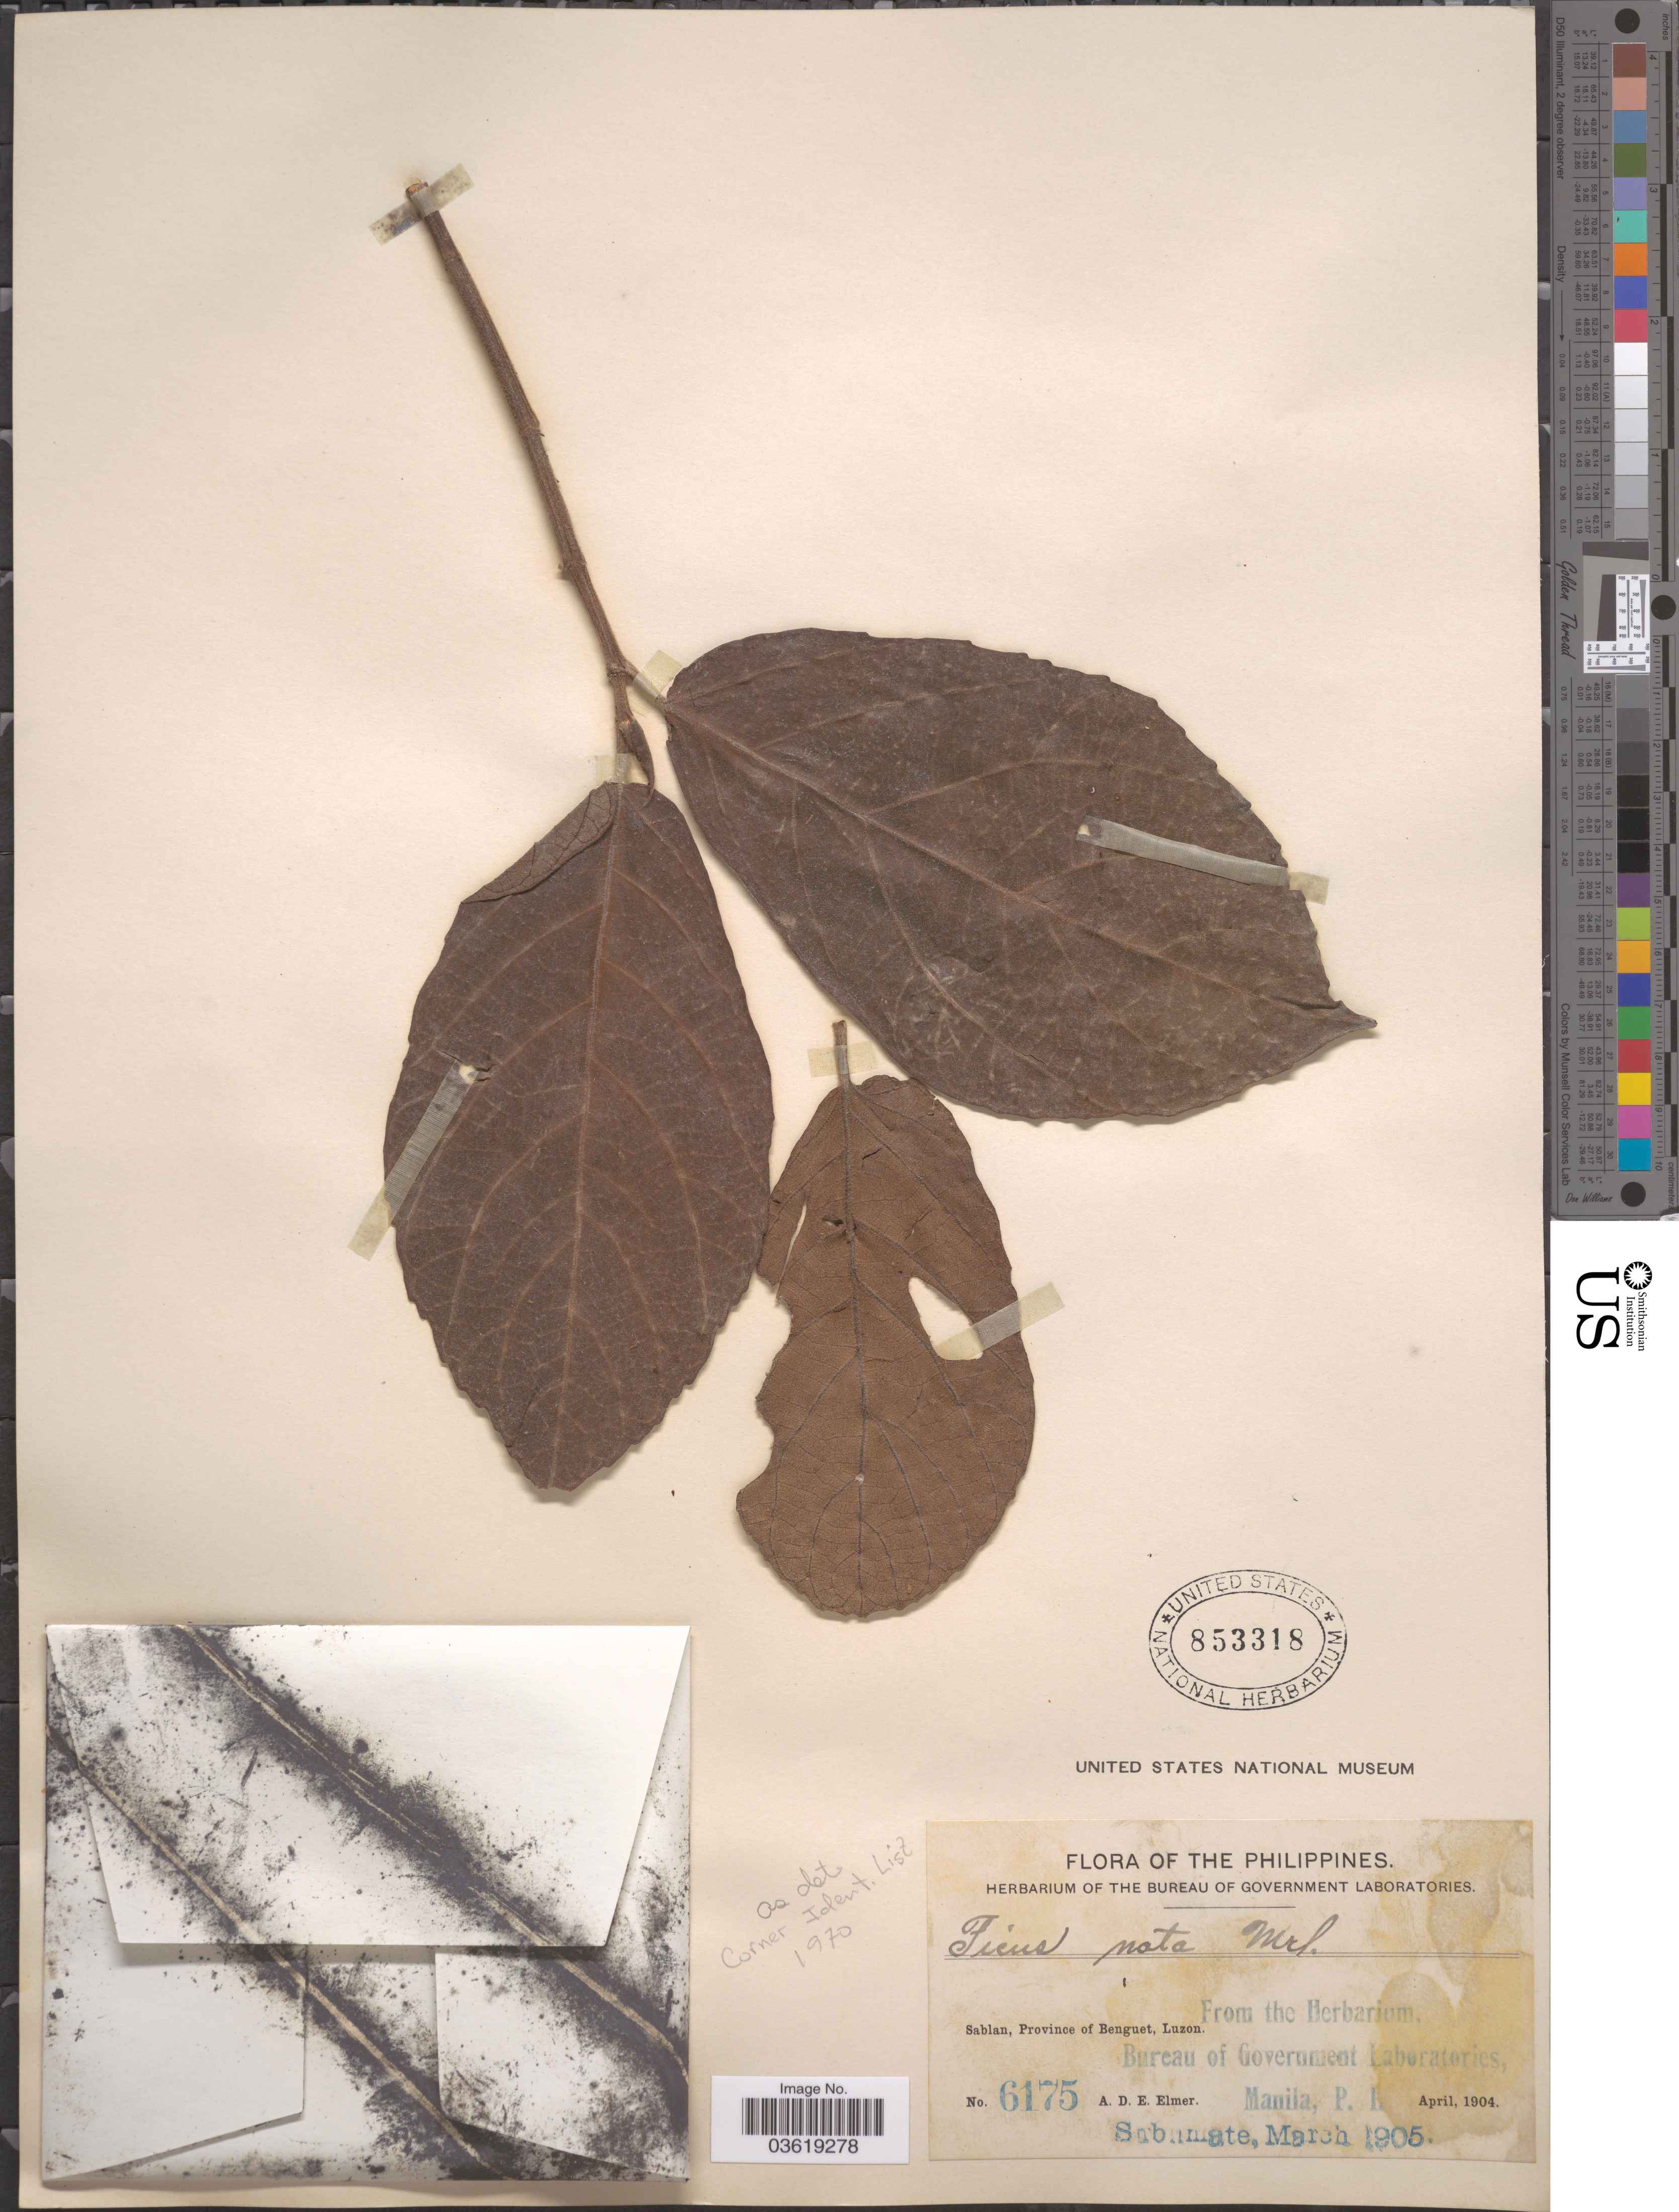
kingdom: Plantae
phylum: Tracheophyta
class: Magnoliopsida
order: Rosales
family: Moraceae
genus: Ficus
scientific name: Ficus nota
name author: (C.E. Blanco) Merr.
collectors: A. D. E. Elmer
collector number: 6175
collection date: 1904-04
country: Philippines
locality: Sablan, Province of Benguet, Luzon.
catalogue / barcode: US 853318